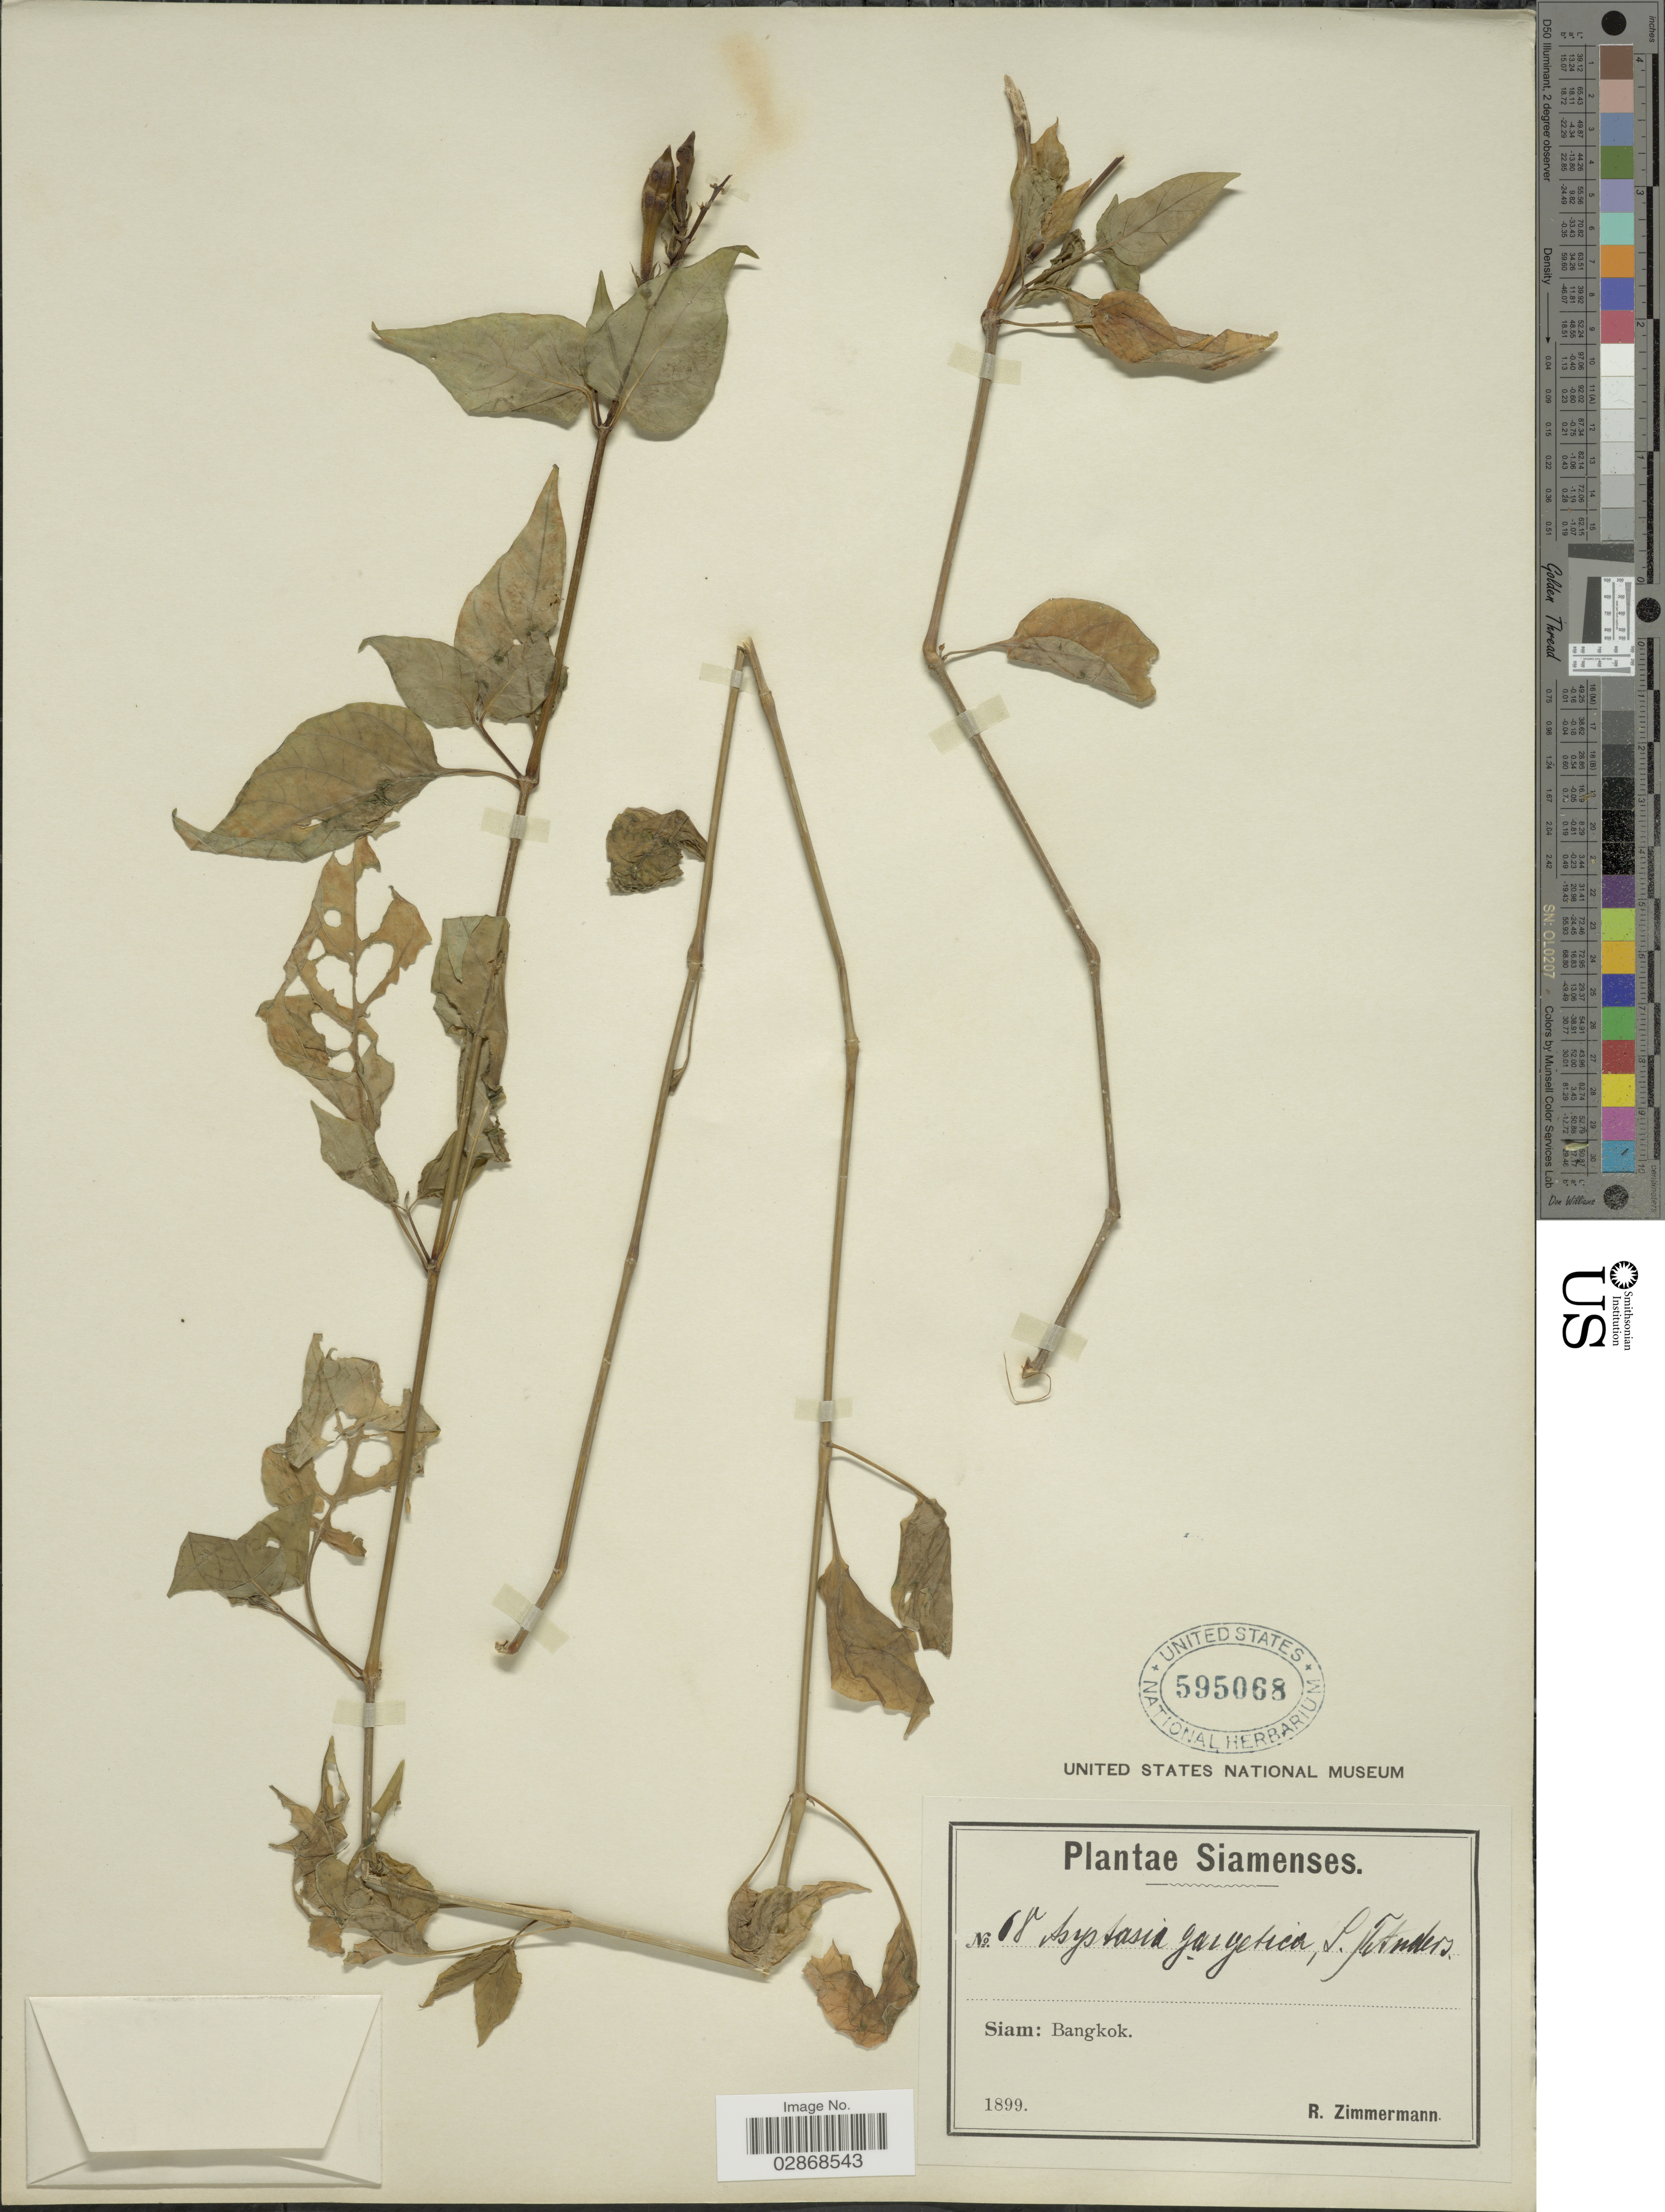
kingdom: Plantae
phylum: Tracheophyta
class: Magnoliopsida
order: Lamiales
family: Acanthaceae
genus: Asystasia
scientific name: Asystasia gangetica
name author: (L.) T. Anderson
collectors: R. Zimmermann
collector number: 68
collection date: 1899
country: Thailand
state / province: Bangkok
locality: Siam.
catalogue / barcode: US 595068